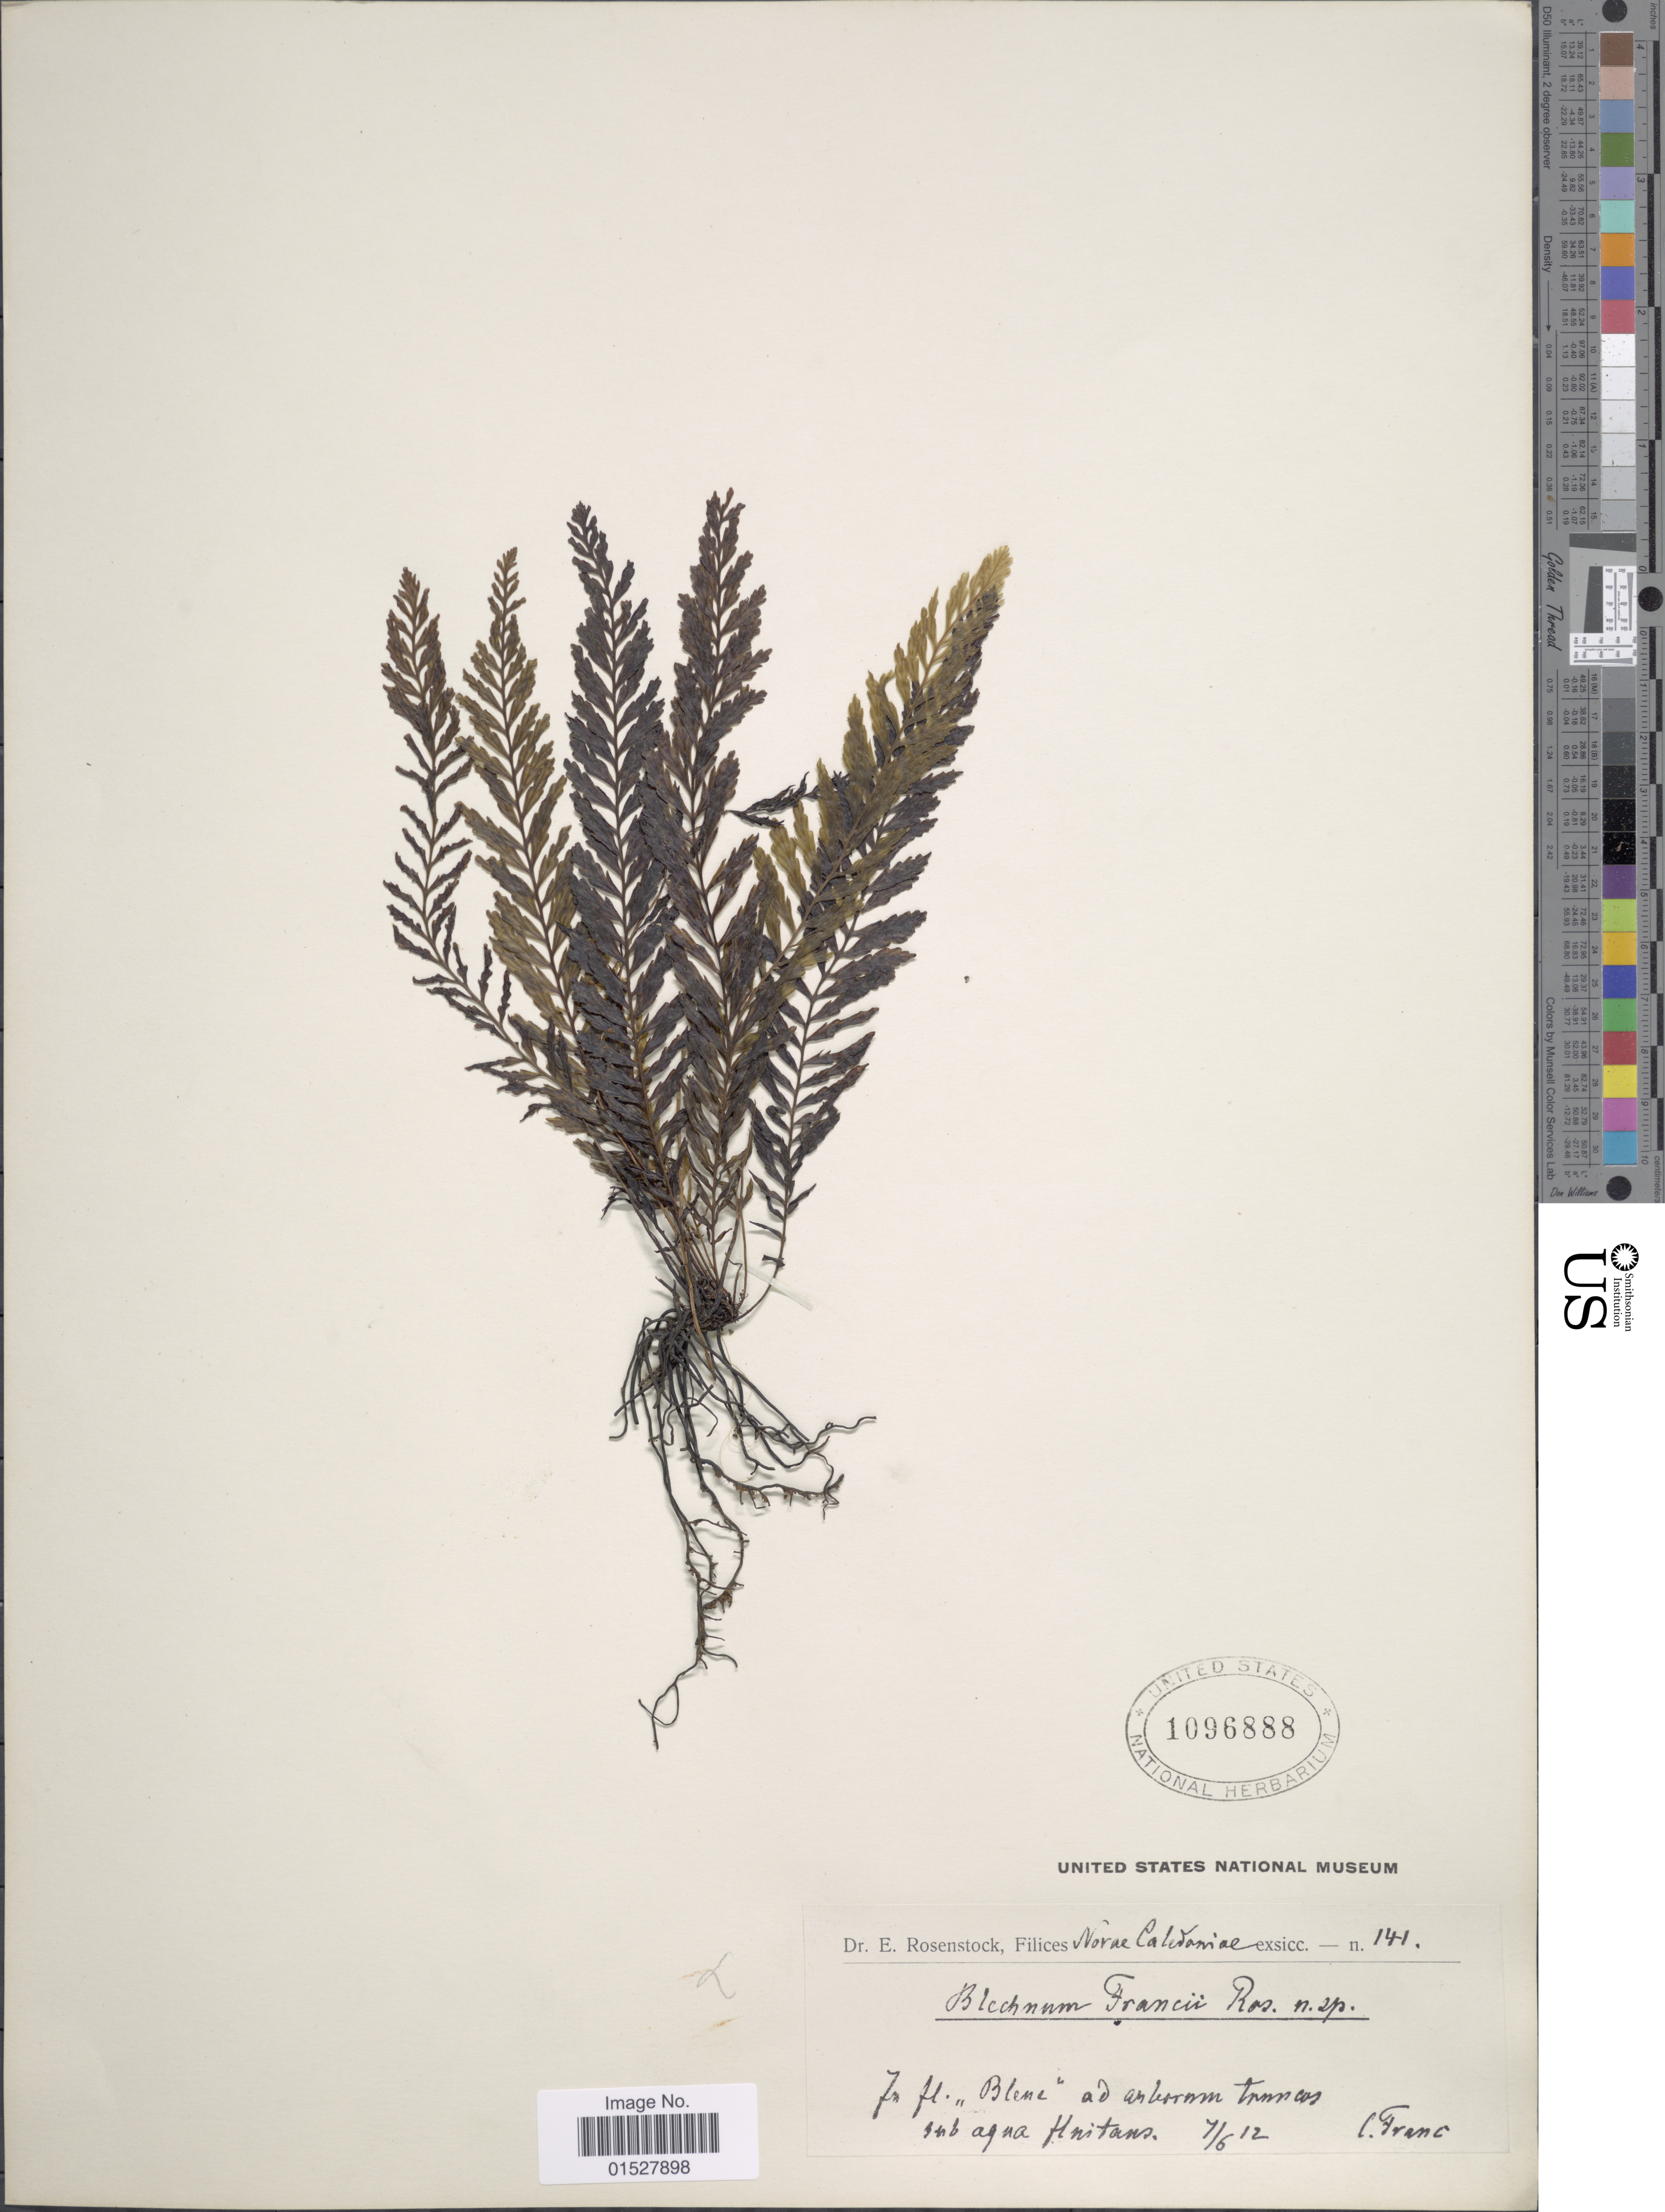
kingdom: Plantae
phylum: Tracheophyta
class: Polypodiopsida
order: Polypodiales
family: Blechnaceae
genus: Blechnum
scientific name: Blechnum francii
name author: Rosenst.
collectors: Franc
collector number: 141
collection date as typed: Transcribed d/m/y: 7/6/12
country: New Caledonia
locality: In fl. "Blene" ad arboreum tumcos sub aqua fluitans.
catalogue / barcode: US 1096888